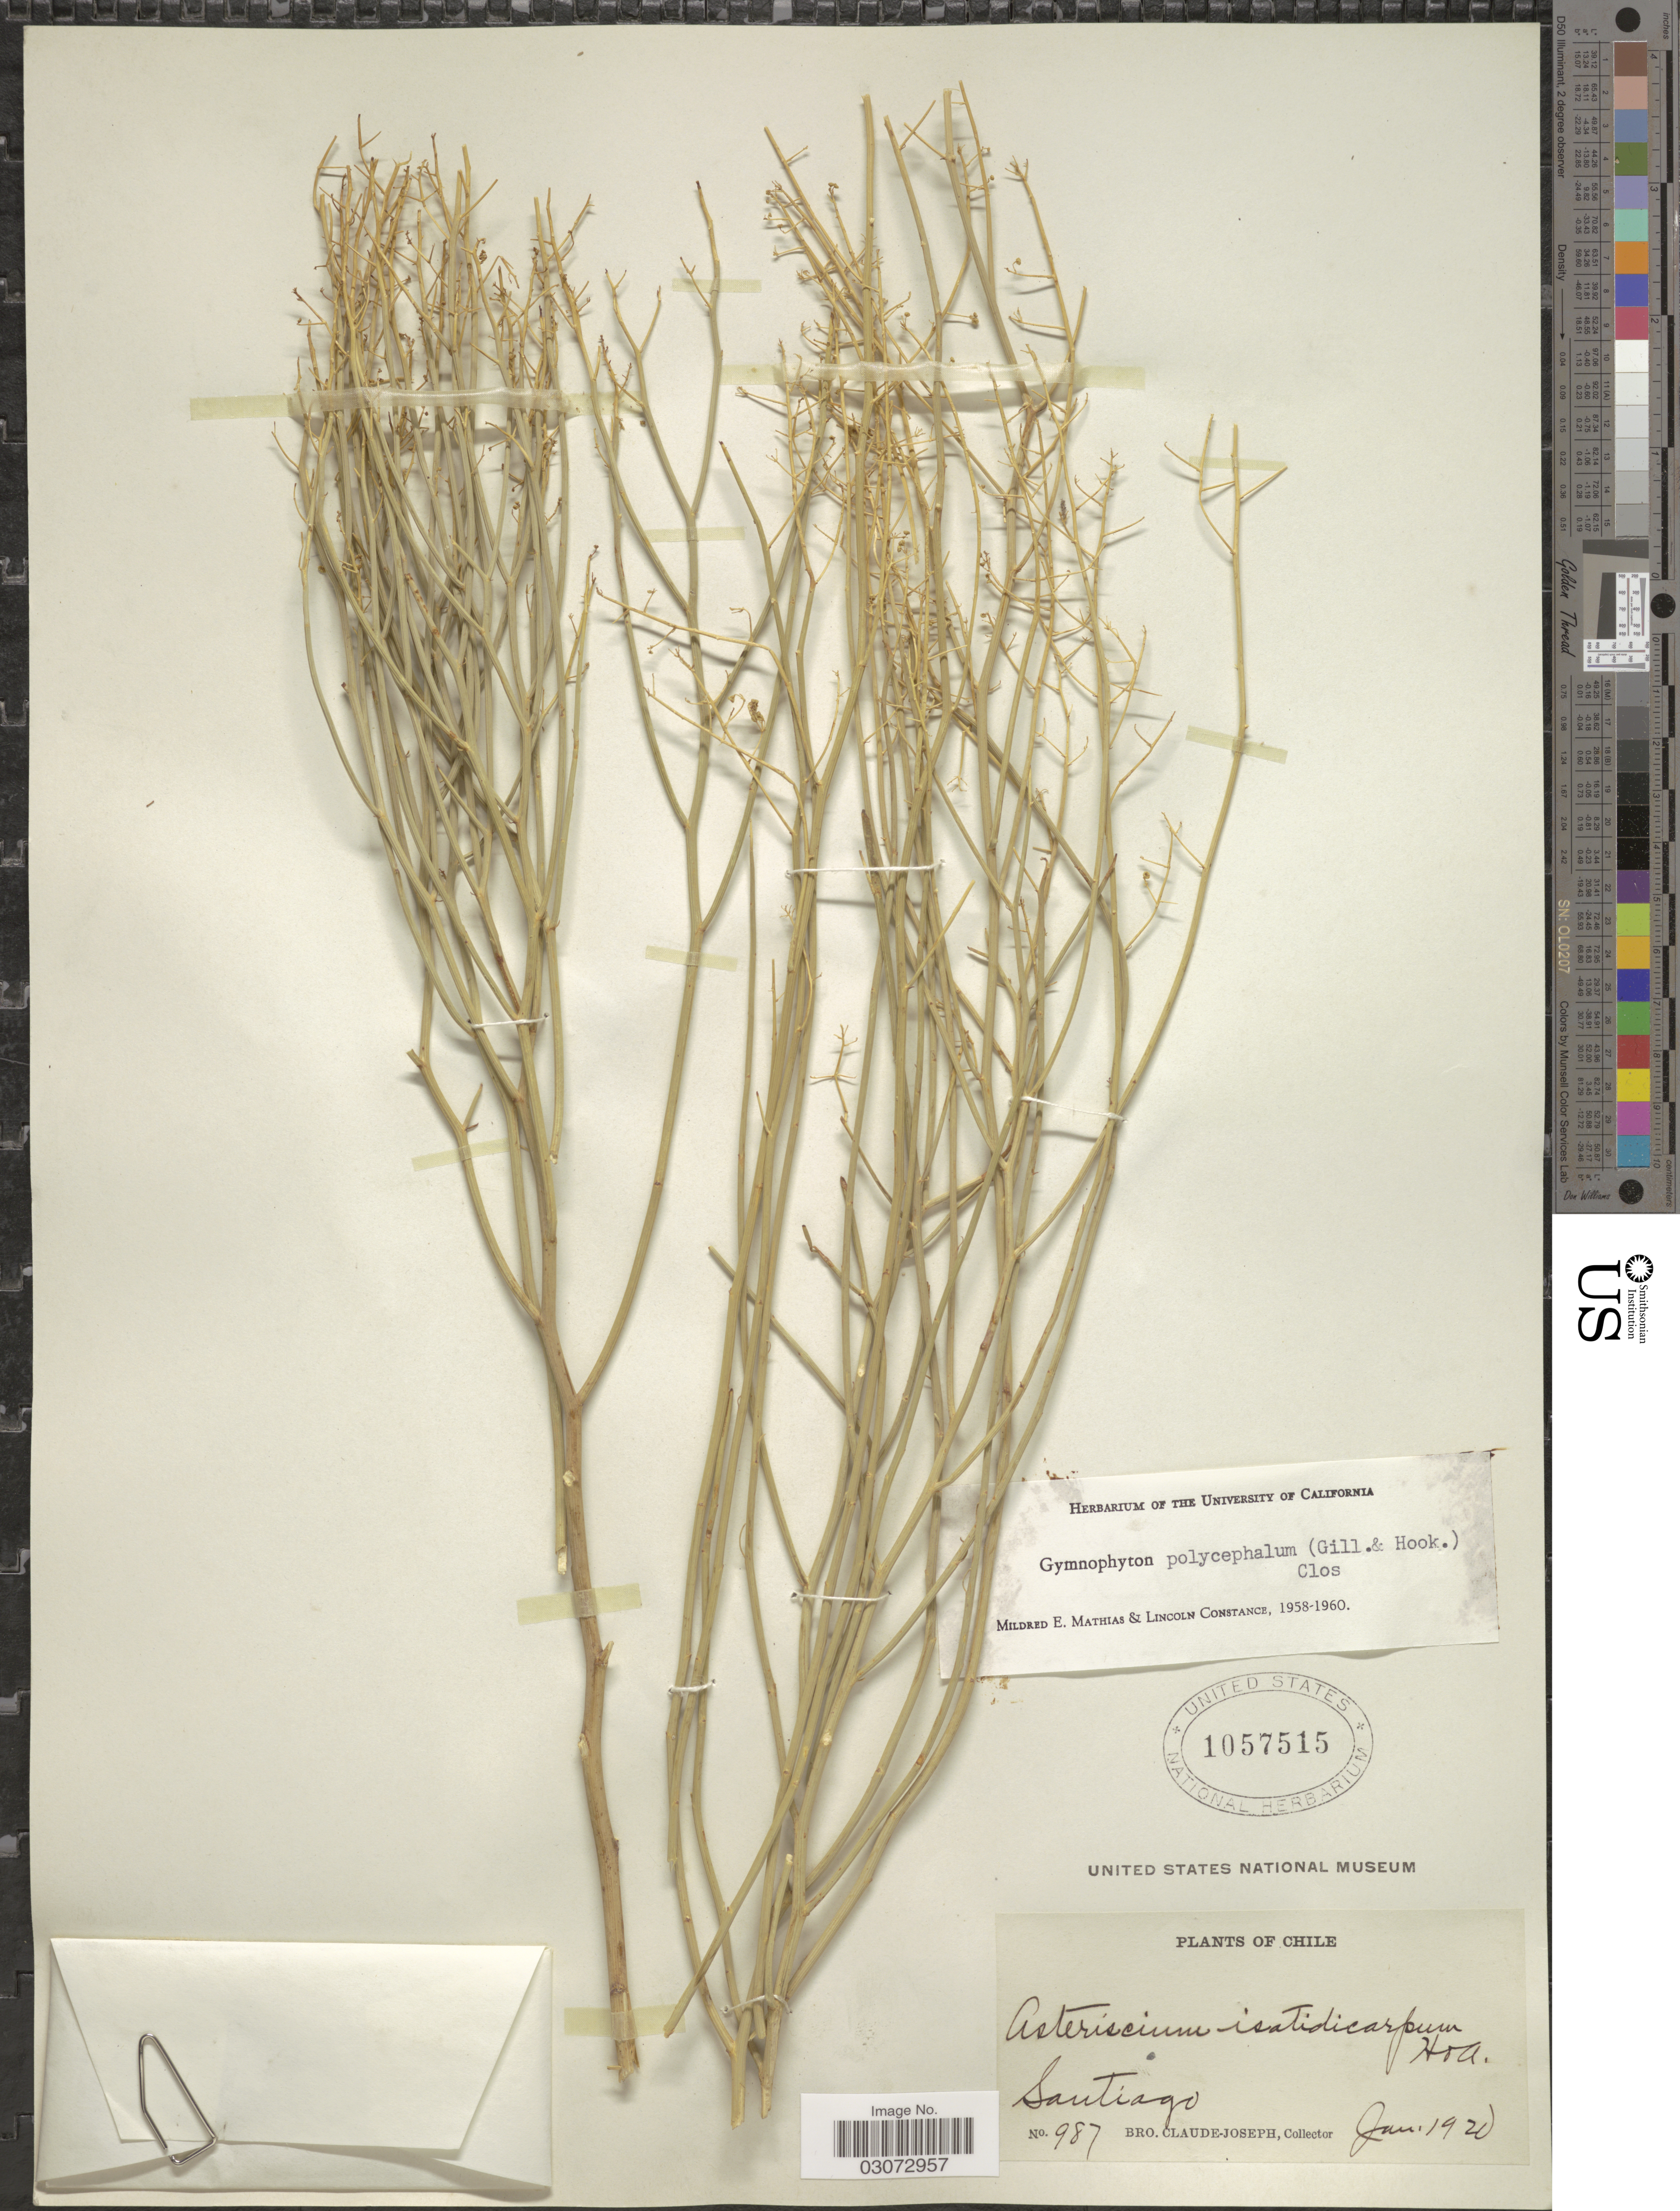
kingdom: Plantae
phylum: Tracheophyta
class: Magnoliopsida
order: Apiales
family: Apiaceae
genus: Gymnophyton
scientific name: Gymnophyton polycephalum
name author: Clos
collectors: Bro. Claude-Joseph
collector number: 987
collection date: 1920-06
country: Chile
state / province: Región Metropolitana (RM)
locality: Santiago.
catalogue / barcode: US 1057515